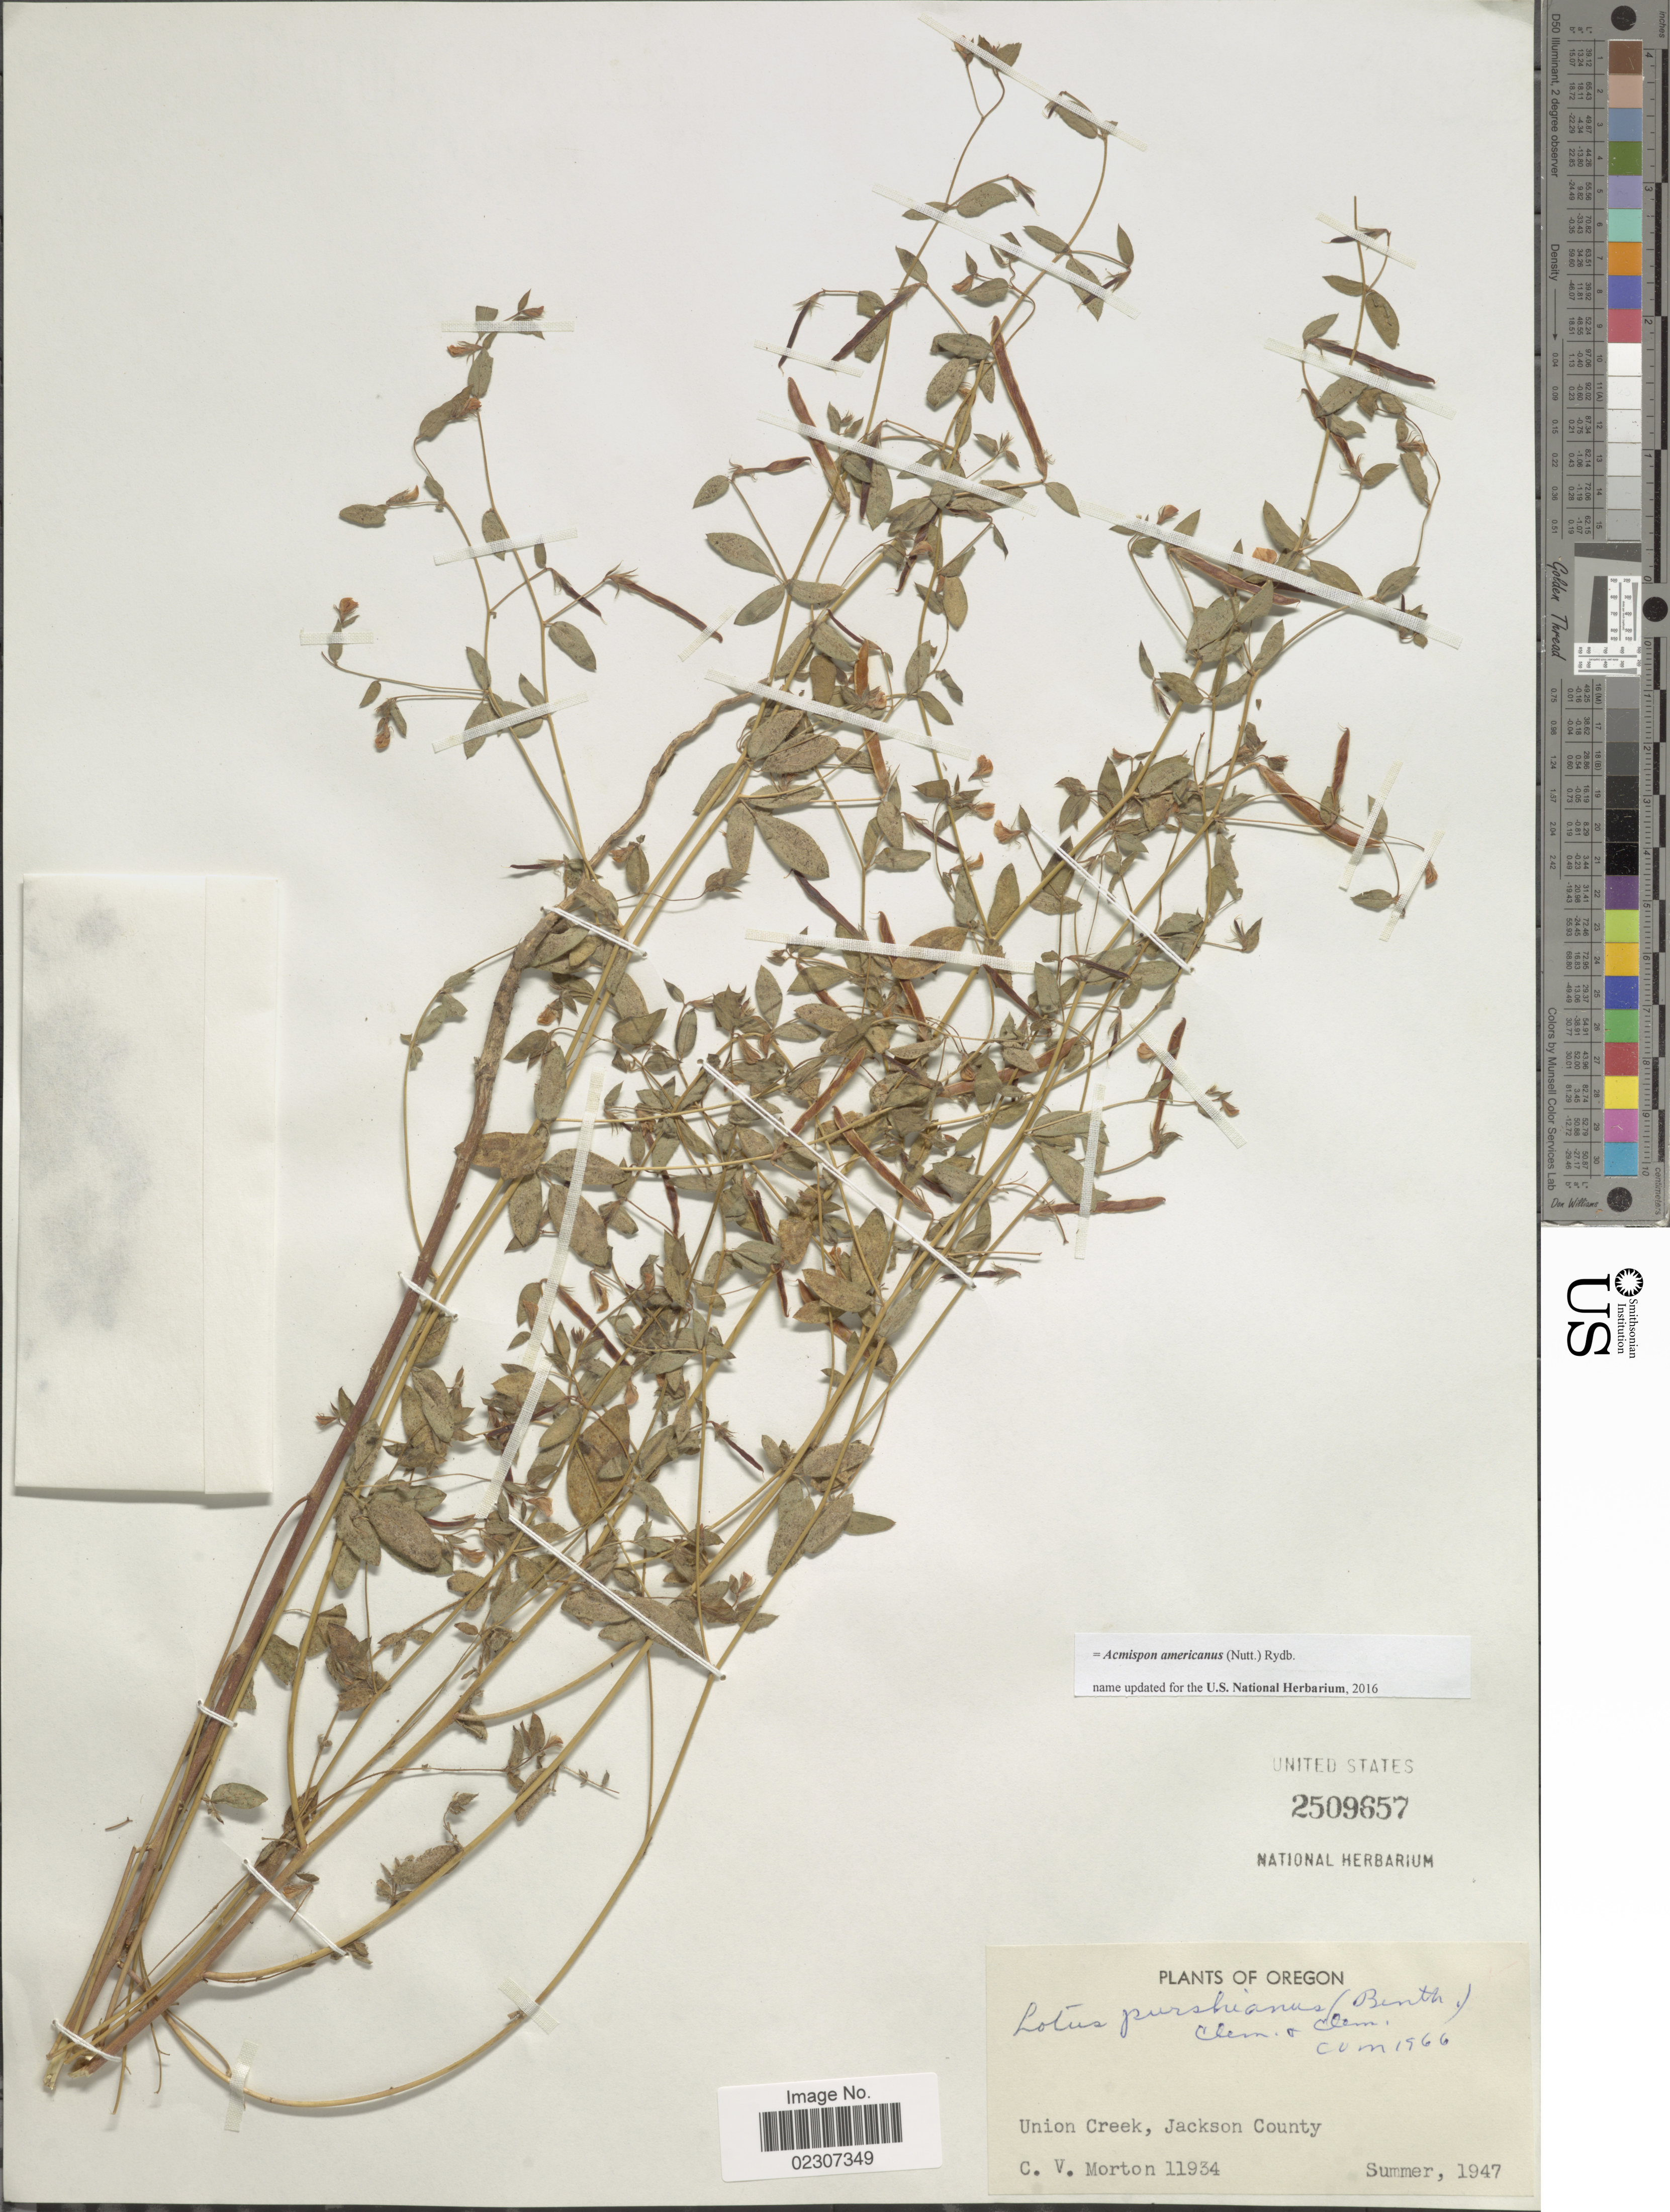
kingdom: Plantae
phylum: Tracheophyta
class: Magnoliopsida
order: Fabales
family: Fabaceae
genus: Acmispon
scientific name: Acmispon americanus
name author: (Nutt.) Rydb.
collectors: C. V. Morton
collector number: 11934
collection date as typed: Summer 1947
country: United States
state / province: Oregon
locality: Oregon, Union Creek, Jackson County.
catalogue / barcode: US 2509657